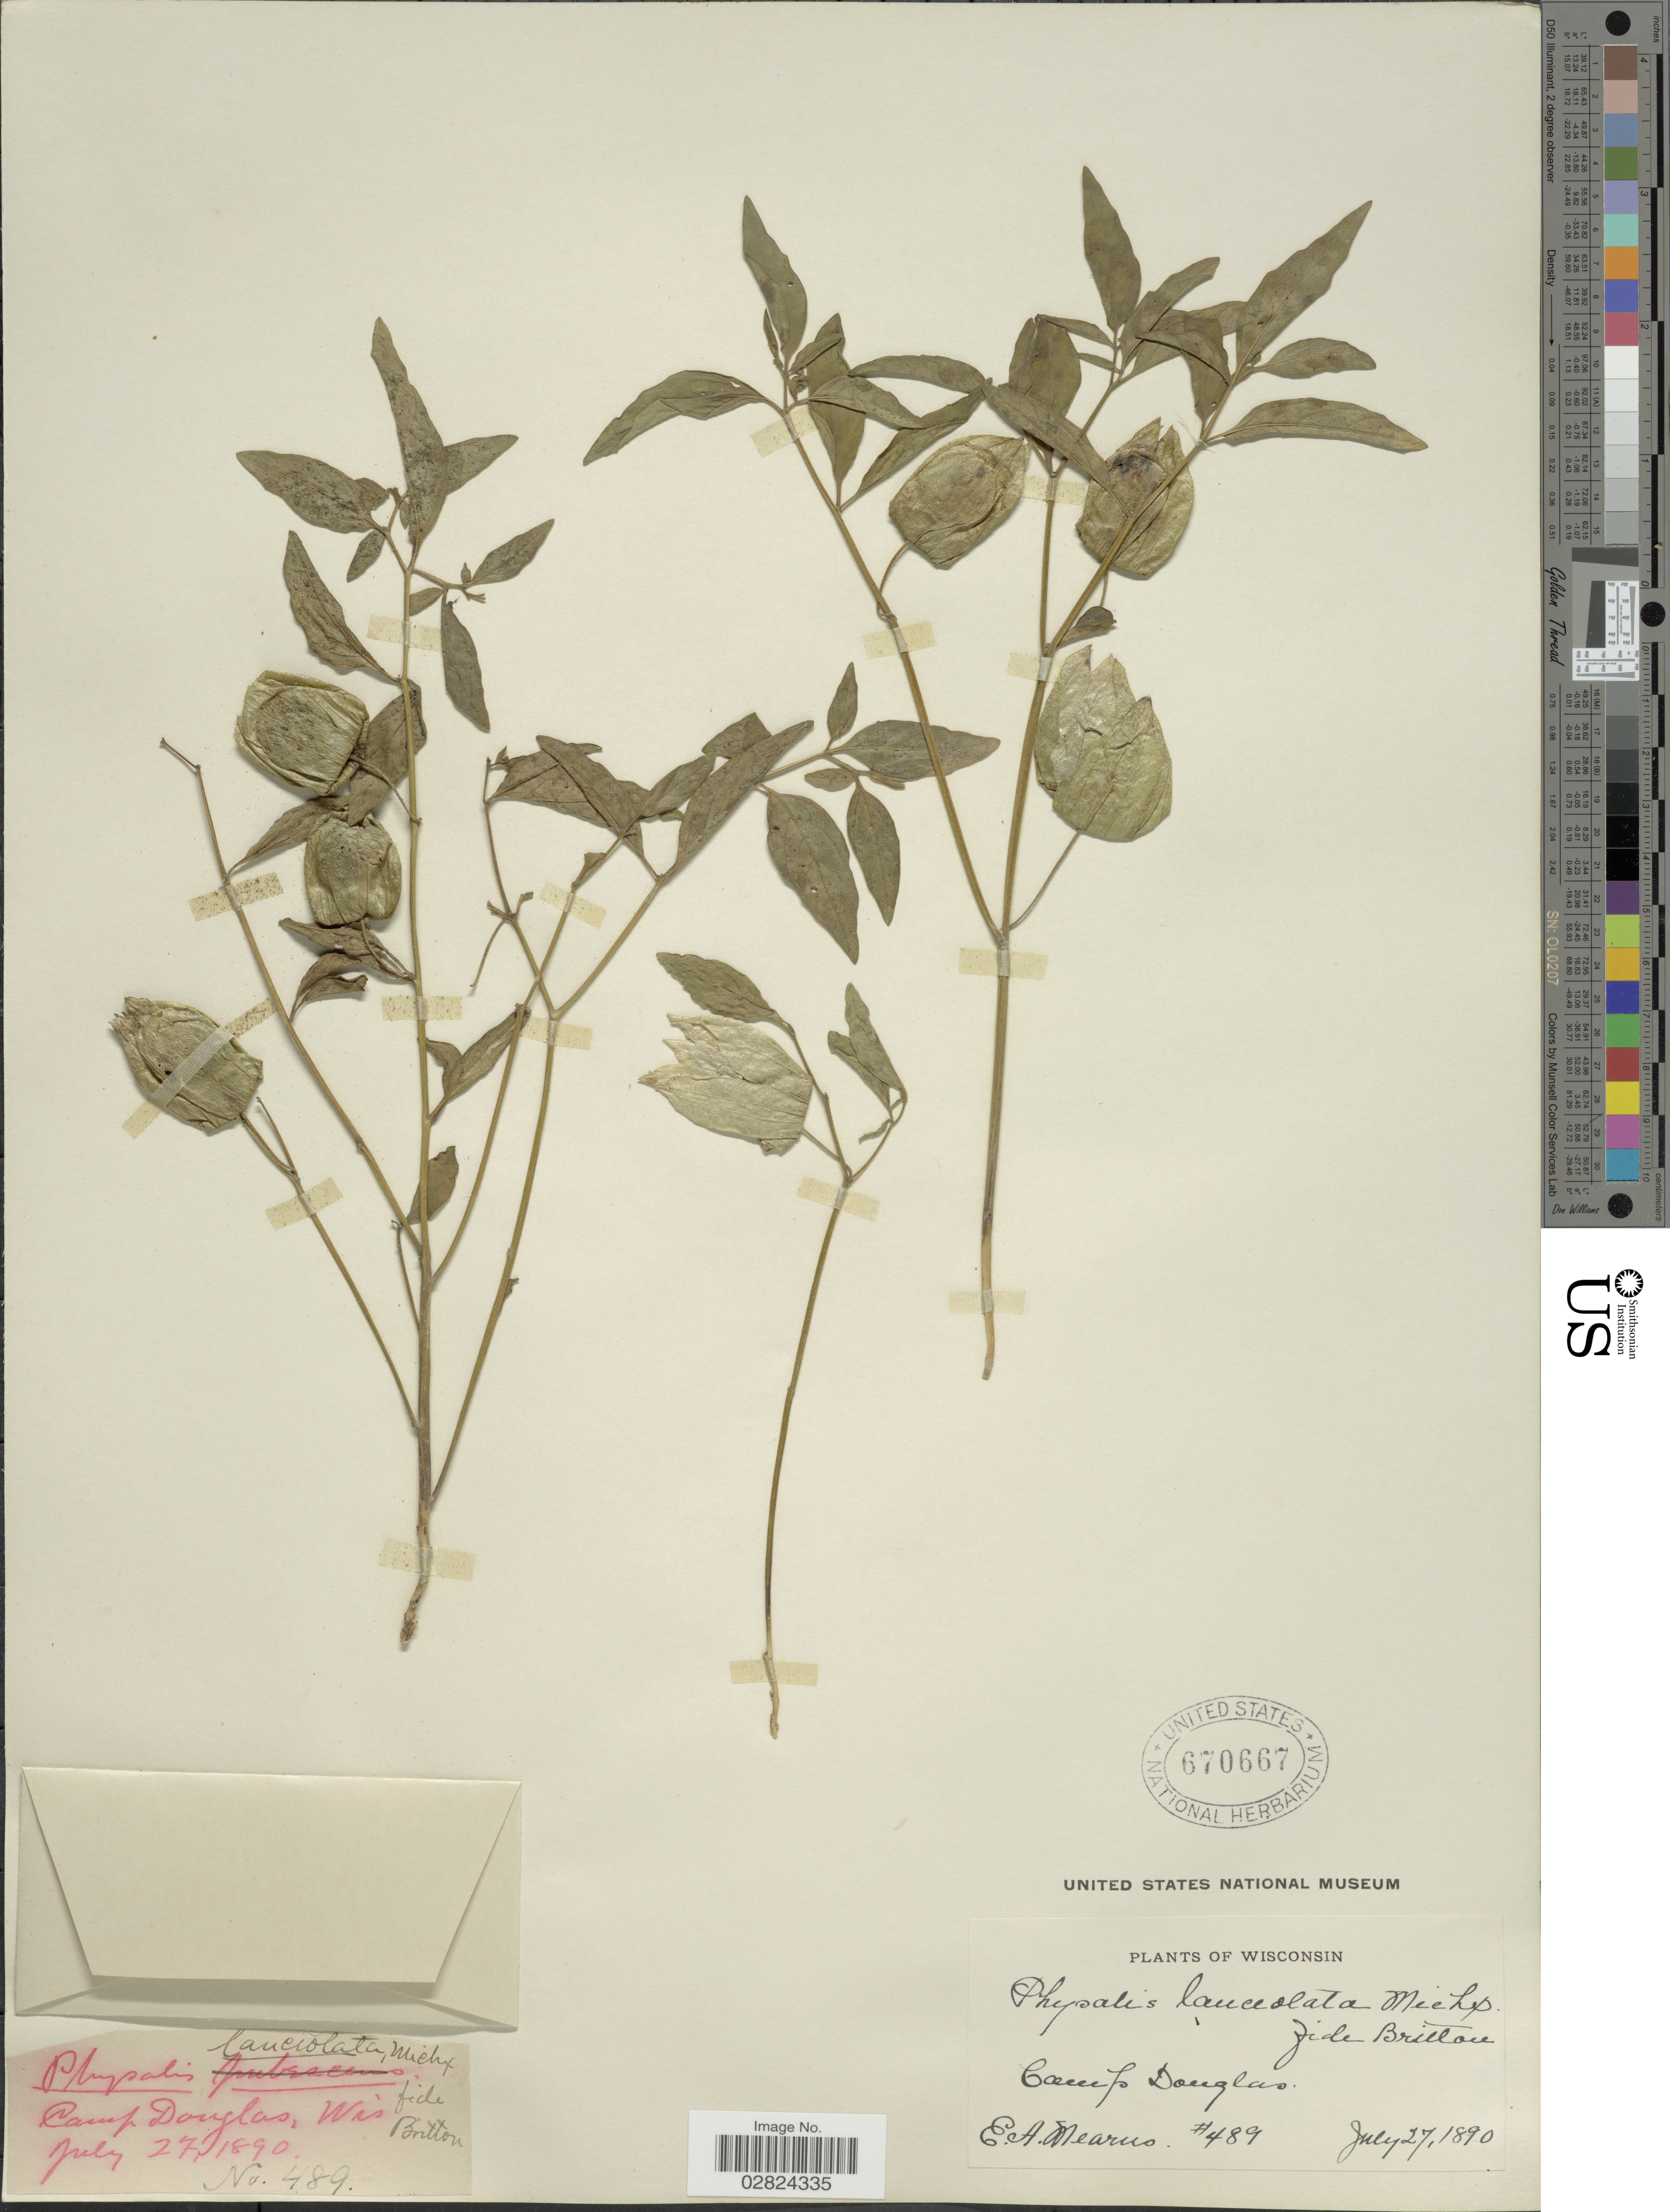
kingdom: Plantae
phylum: Tracheophyta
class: Magnoliopsida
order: Solanales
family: Solanaceae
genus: Physalis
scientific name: Physalis virginiana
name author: Mill.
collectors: E. A. Mearns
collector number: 489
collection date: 1890-07-27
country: United States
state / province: Wisconsin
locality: Camp Douglas, Wis.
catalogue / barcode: US 670667